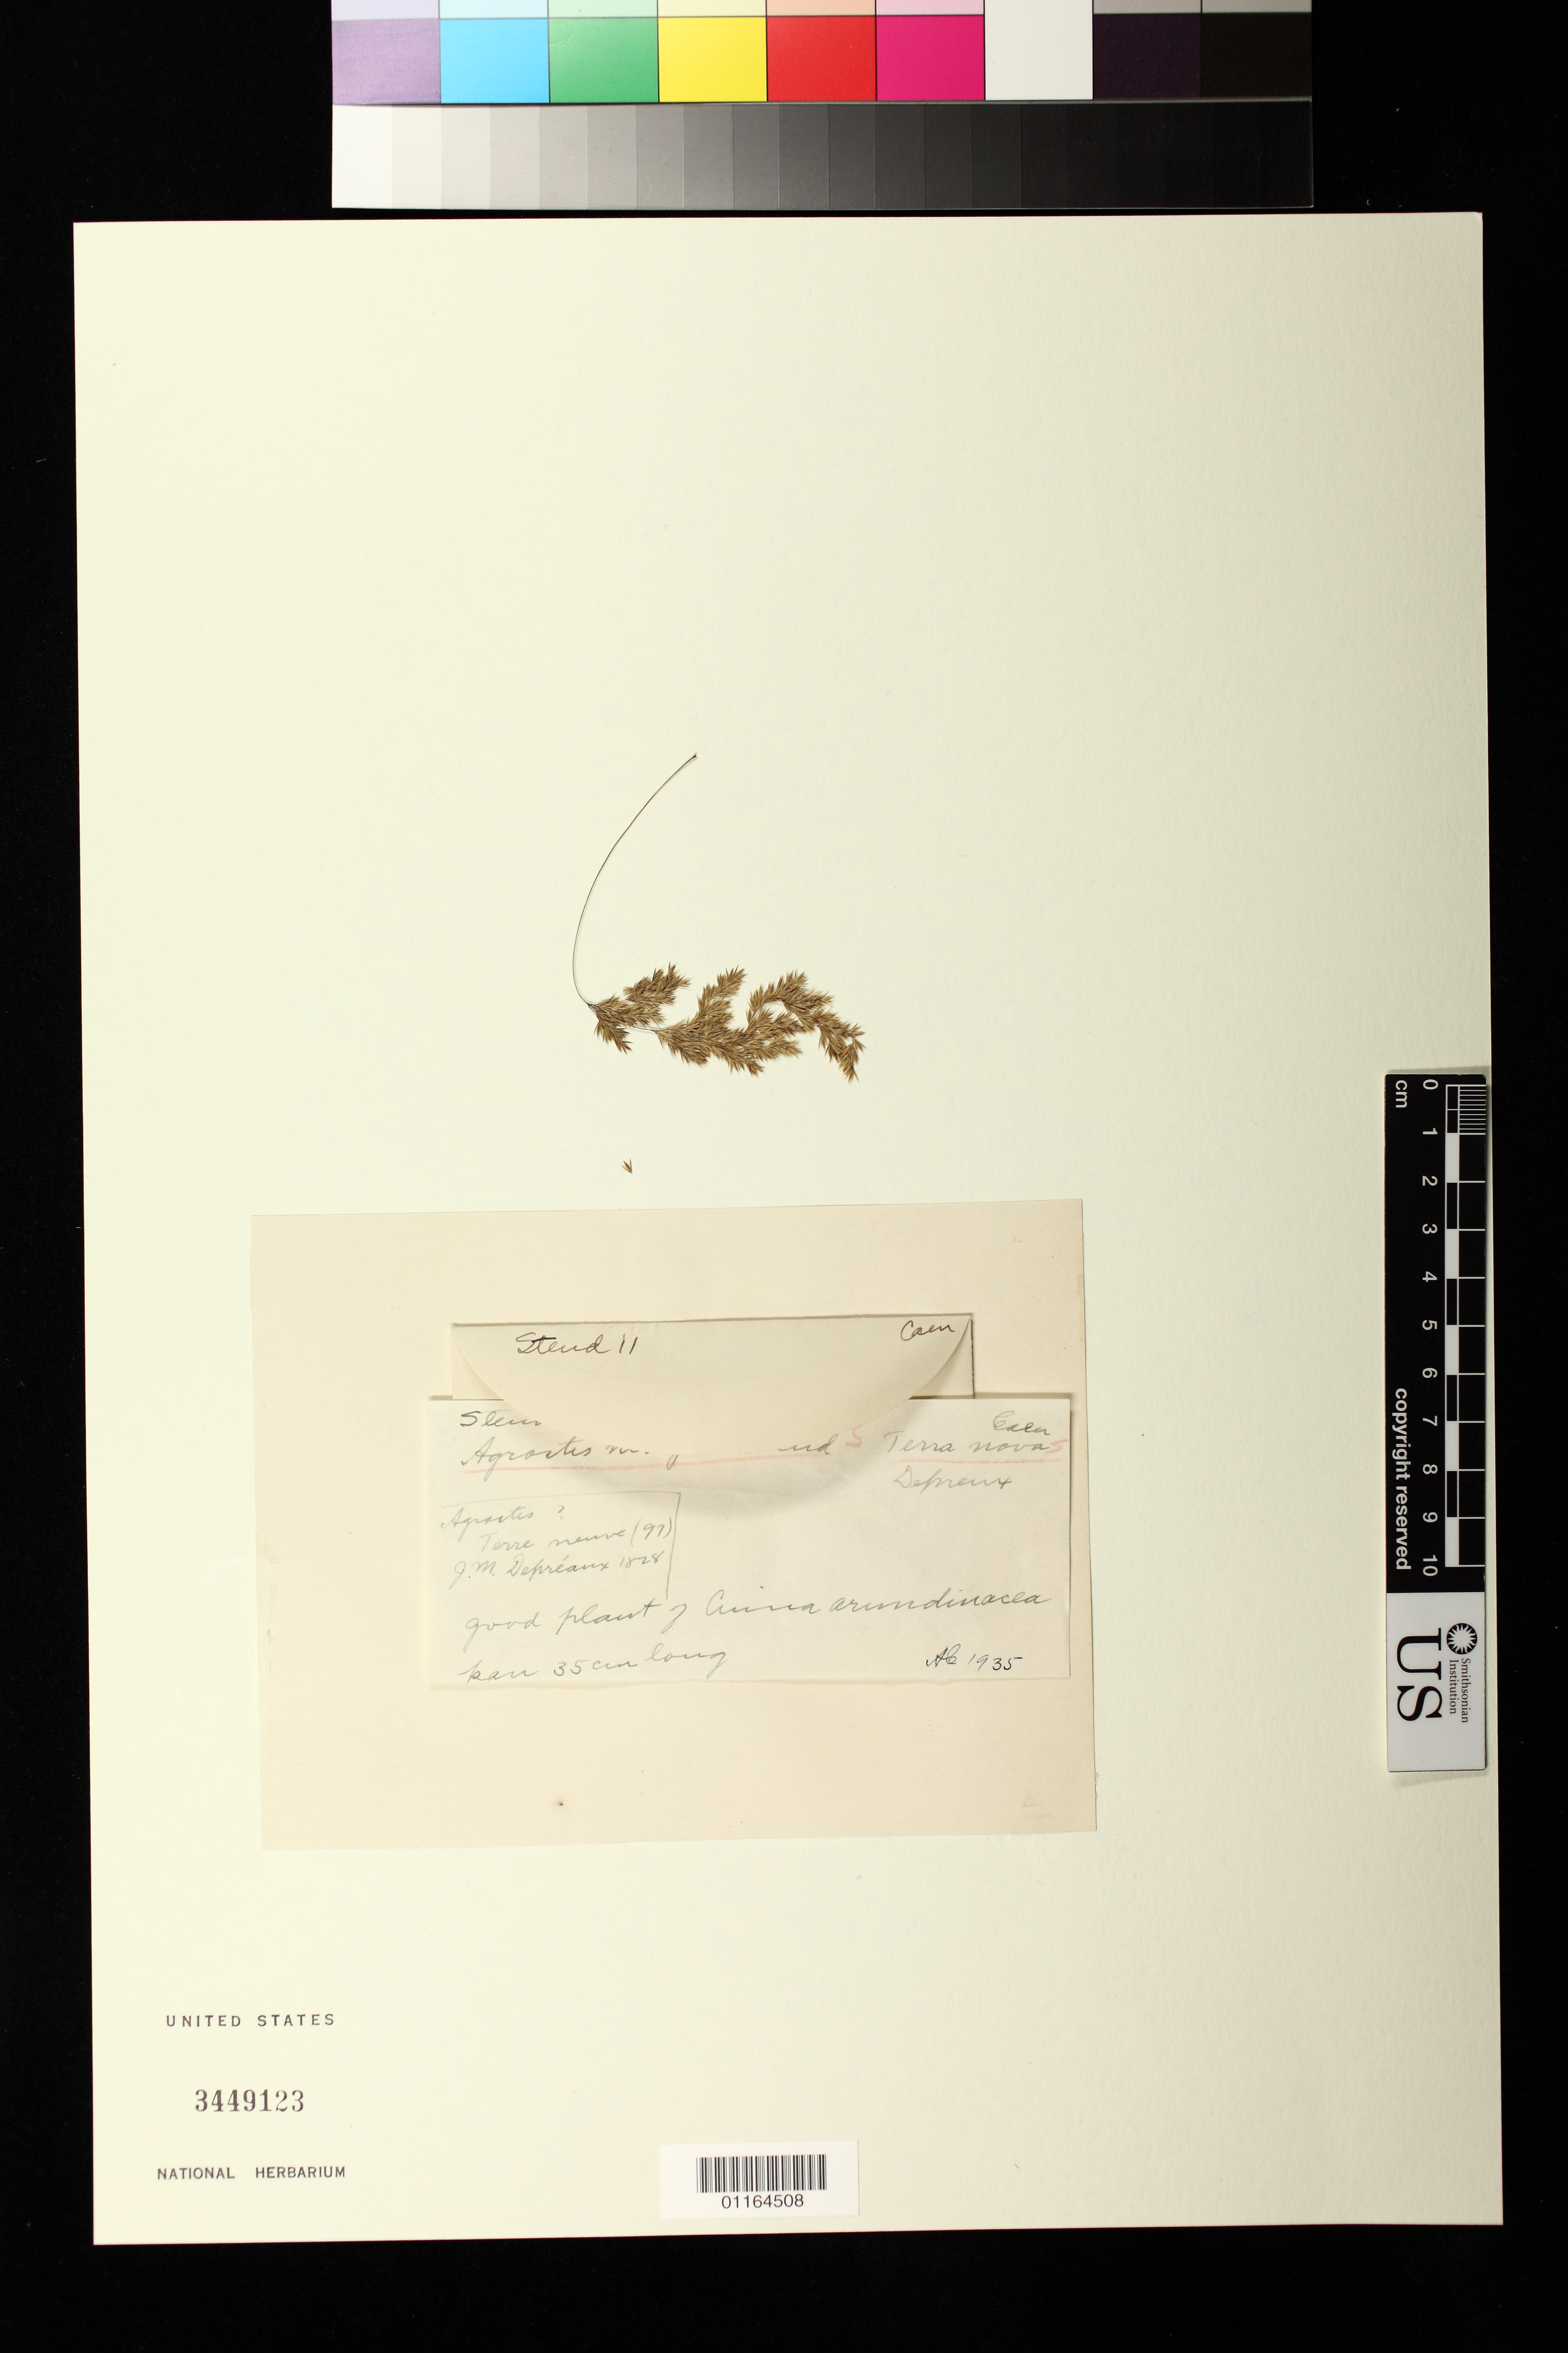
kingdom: Plantae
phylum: Tracheophyta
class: Liliopsida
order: Poales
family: Poaceae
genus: Agrostis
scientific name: Agrostis neogaea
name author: Steud.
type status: Type Collection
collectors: J. Depreaux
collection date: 1828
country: Canada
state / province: Newfoundland and Labrador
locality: Terre neuve, Terra nova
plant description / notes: Fragmentary material of type specimen ex herb. Caen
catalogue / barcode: US 3449123